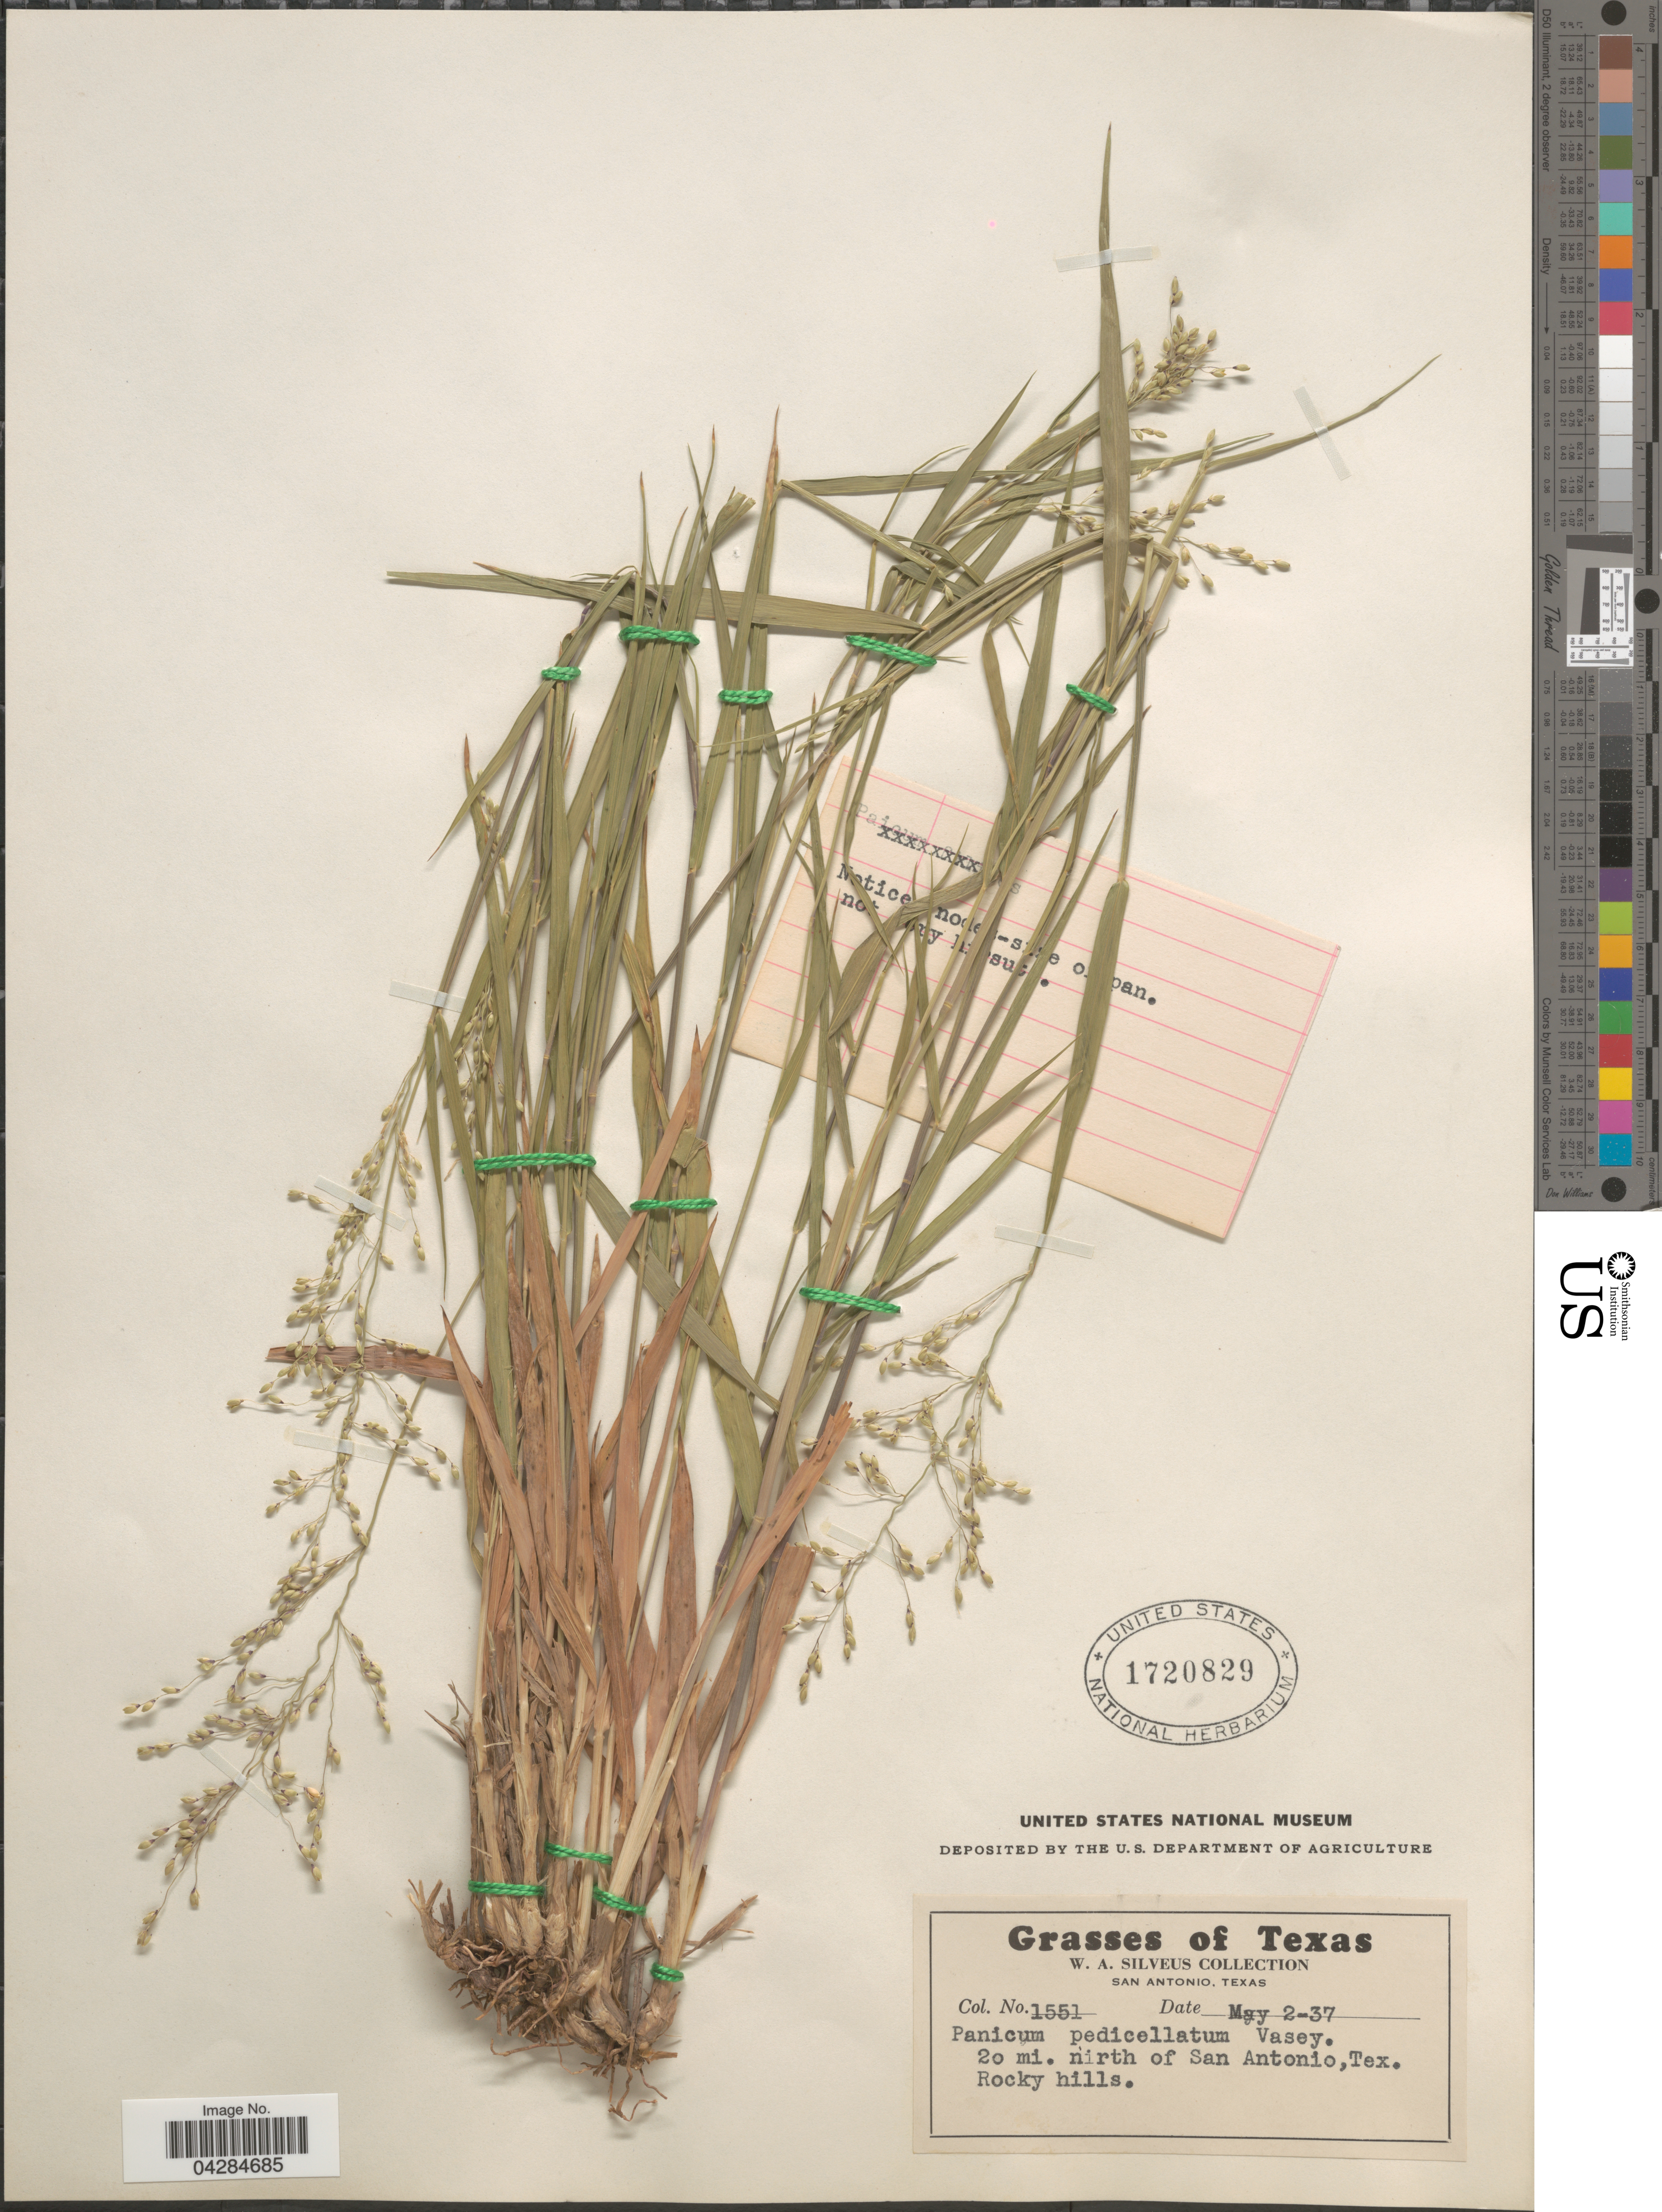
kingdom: Plantae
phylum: Tracheophyta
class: Liliopsida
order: Poales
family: Poaceae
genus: Dichanthelium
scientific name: Dichanthelium pedicellatum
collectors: W. Silveus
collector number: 1551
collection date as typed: Transcribed d/m/y: 2/5/37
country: United States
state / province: Texas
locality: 20 mi. north of San Antonio.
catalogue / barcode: US 1720829